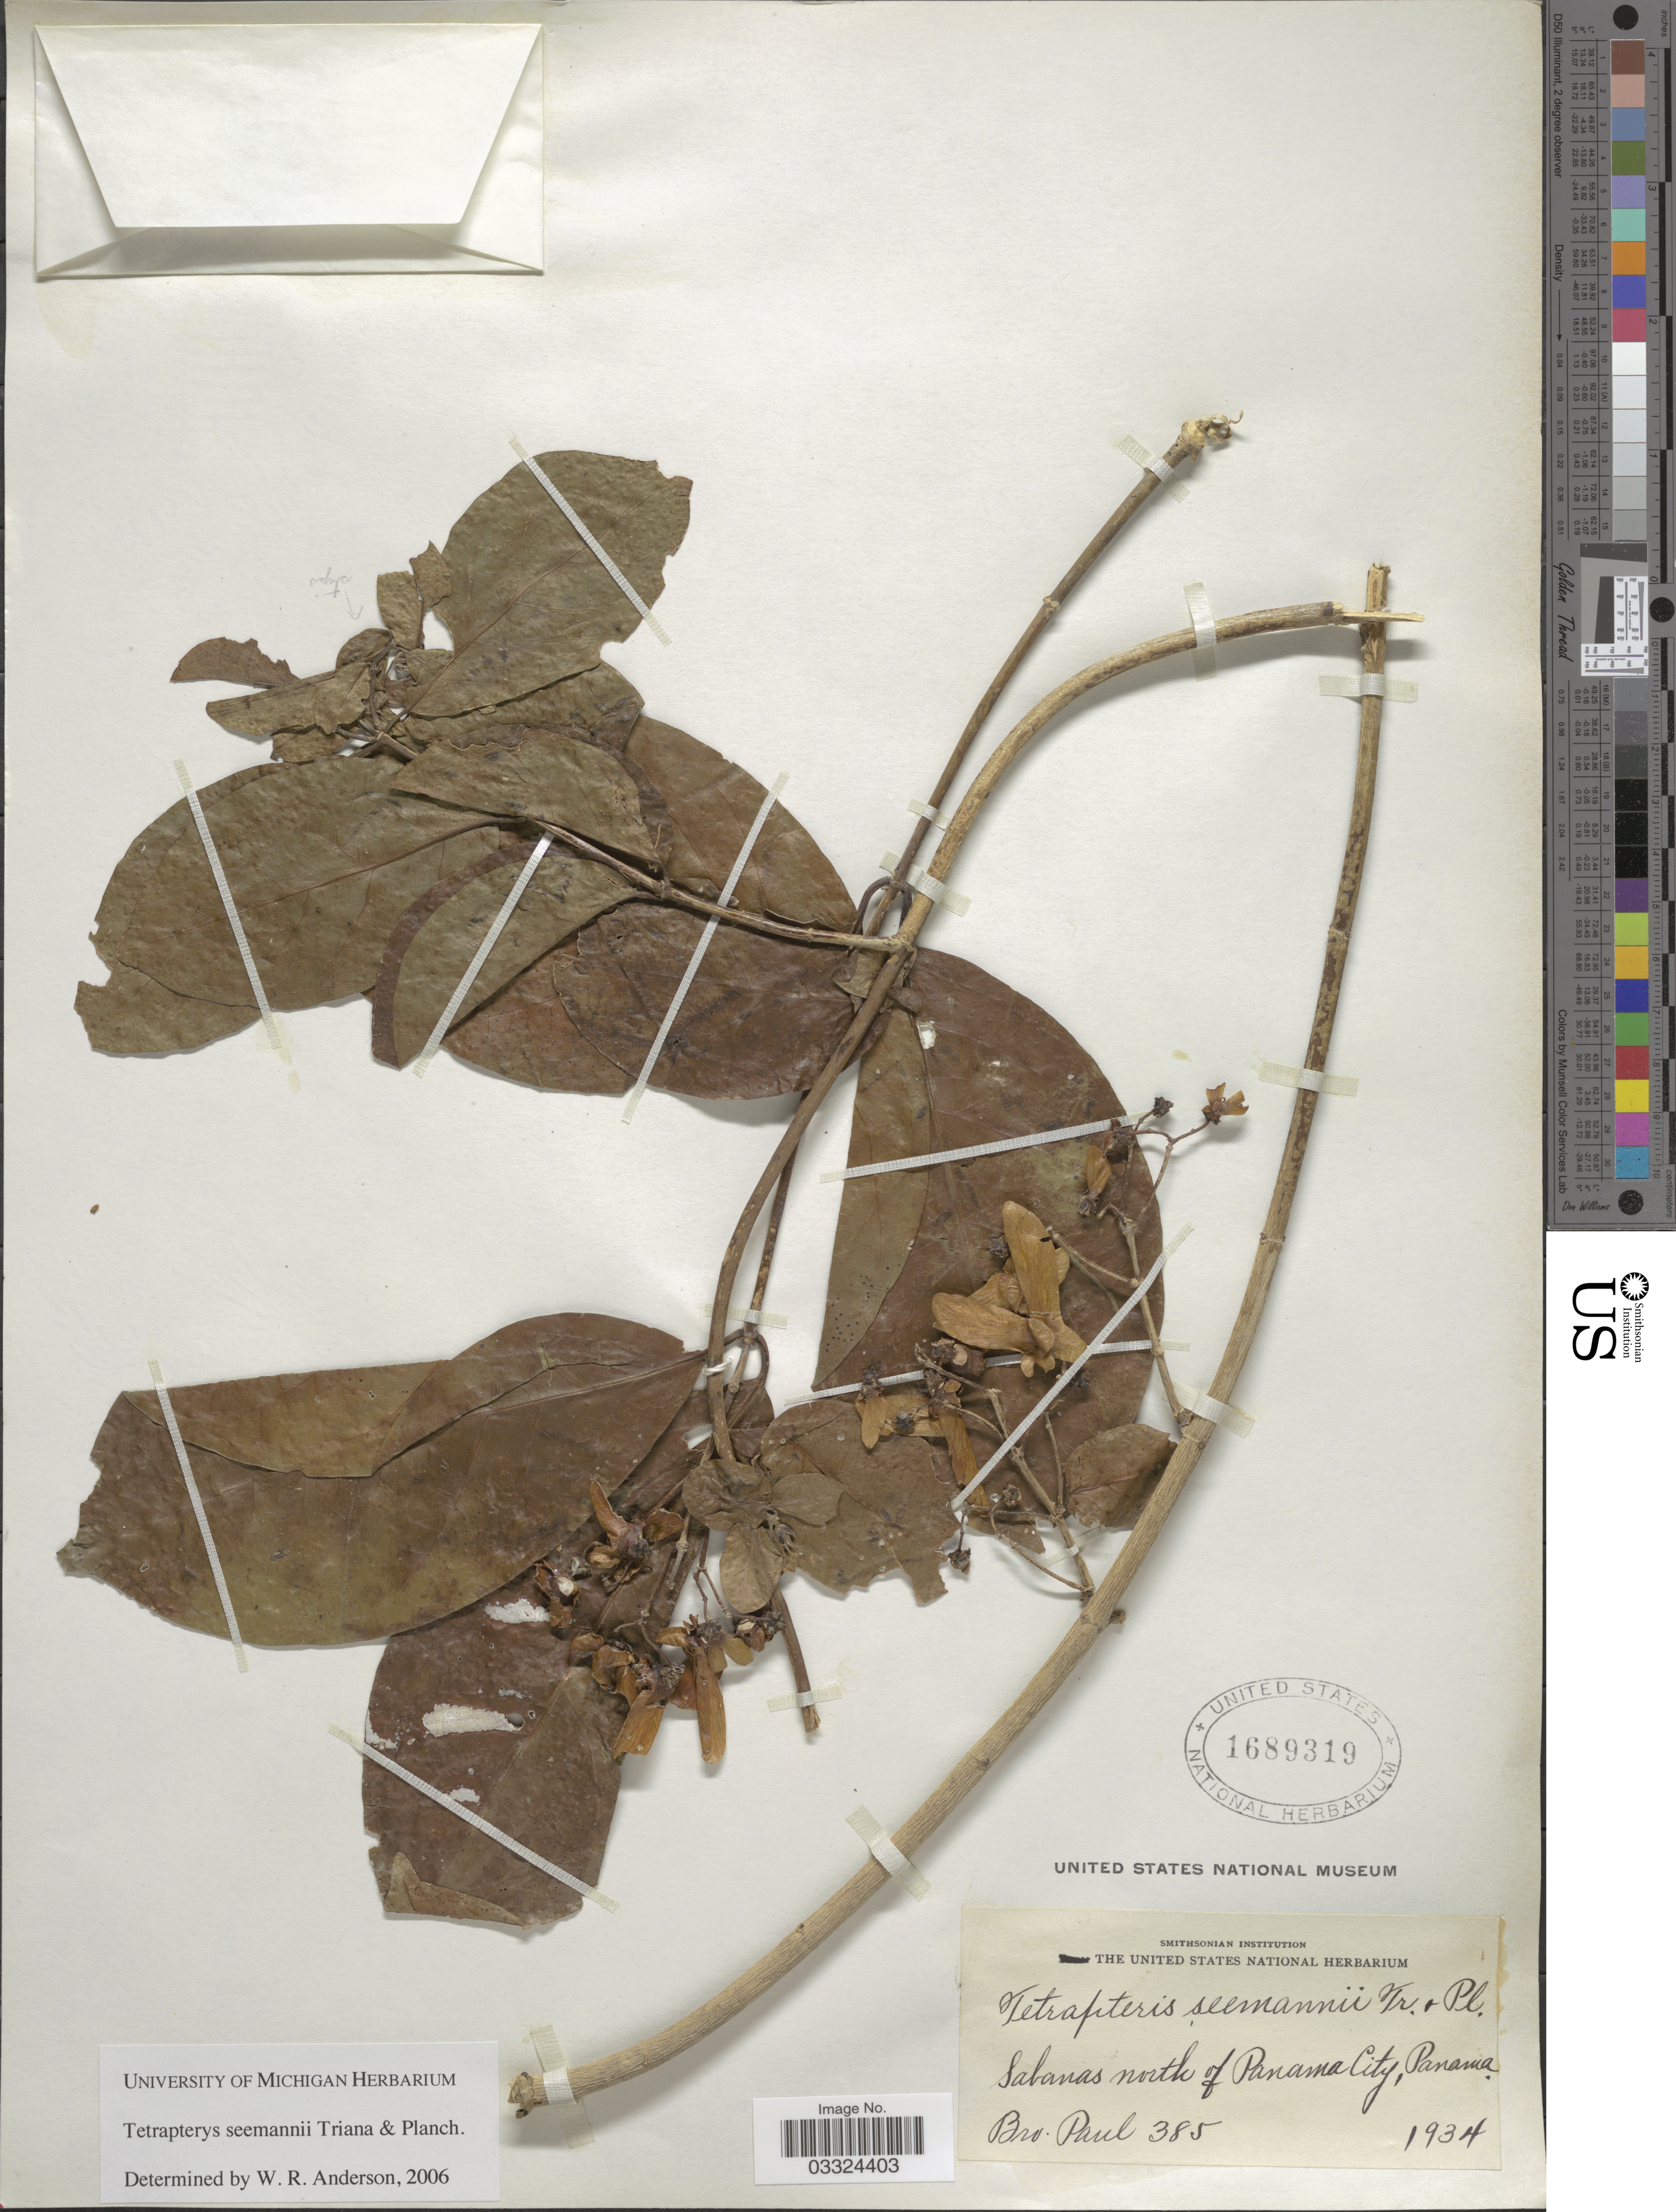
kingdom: Plantae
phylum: Tracheophyta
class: Magnoliopsida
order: Malpighiales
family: Malpighiaceae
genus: Tetrapterys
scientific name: Tetrapterys seemannii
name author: Triana & Planch.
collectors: B. Paul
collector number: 385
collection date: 1934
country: Panama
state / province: Panamá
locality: Sabanas north of Panama City.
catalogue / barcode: US 1689319